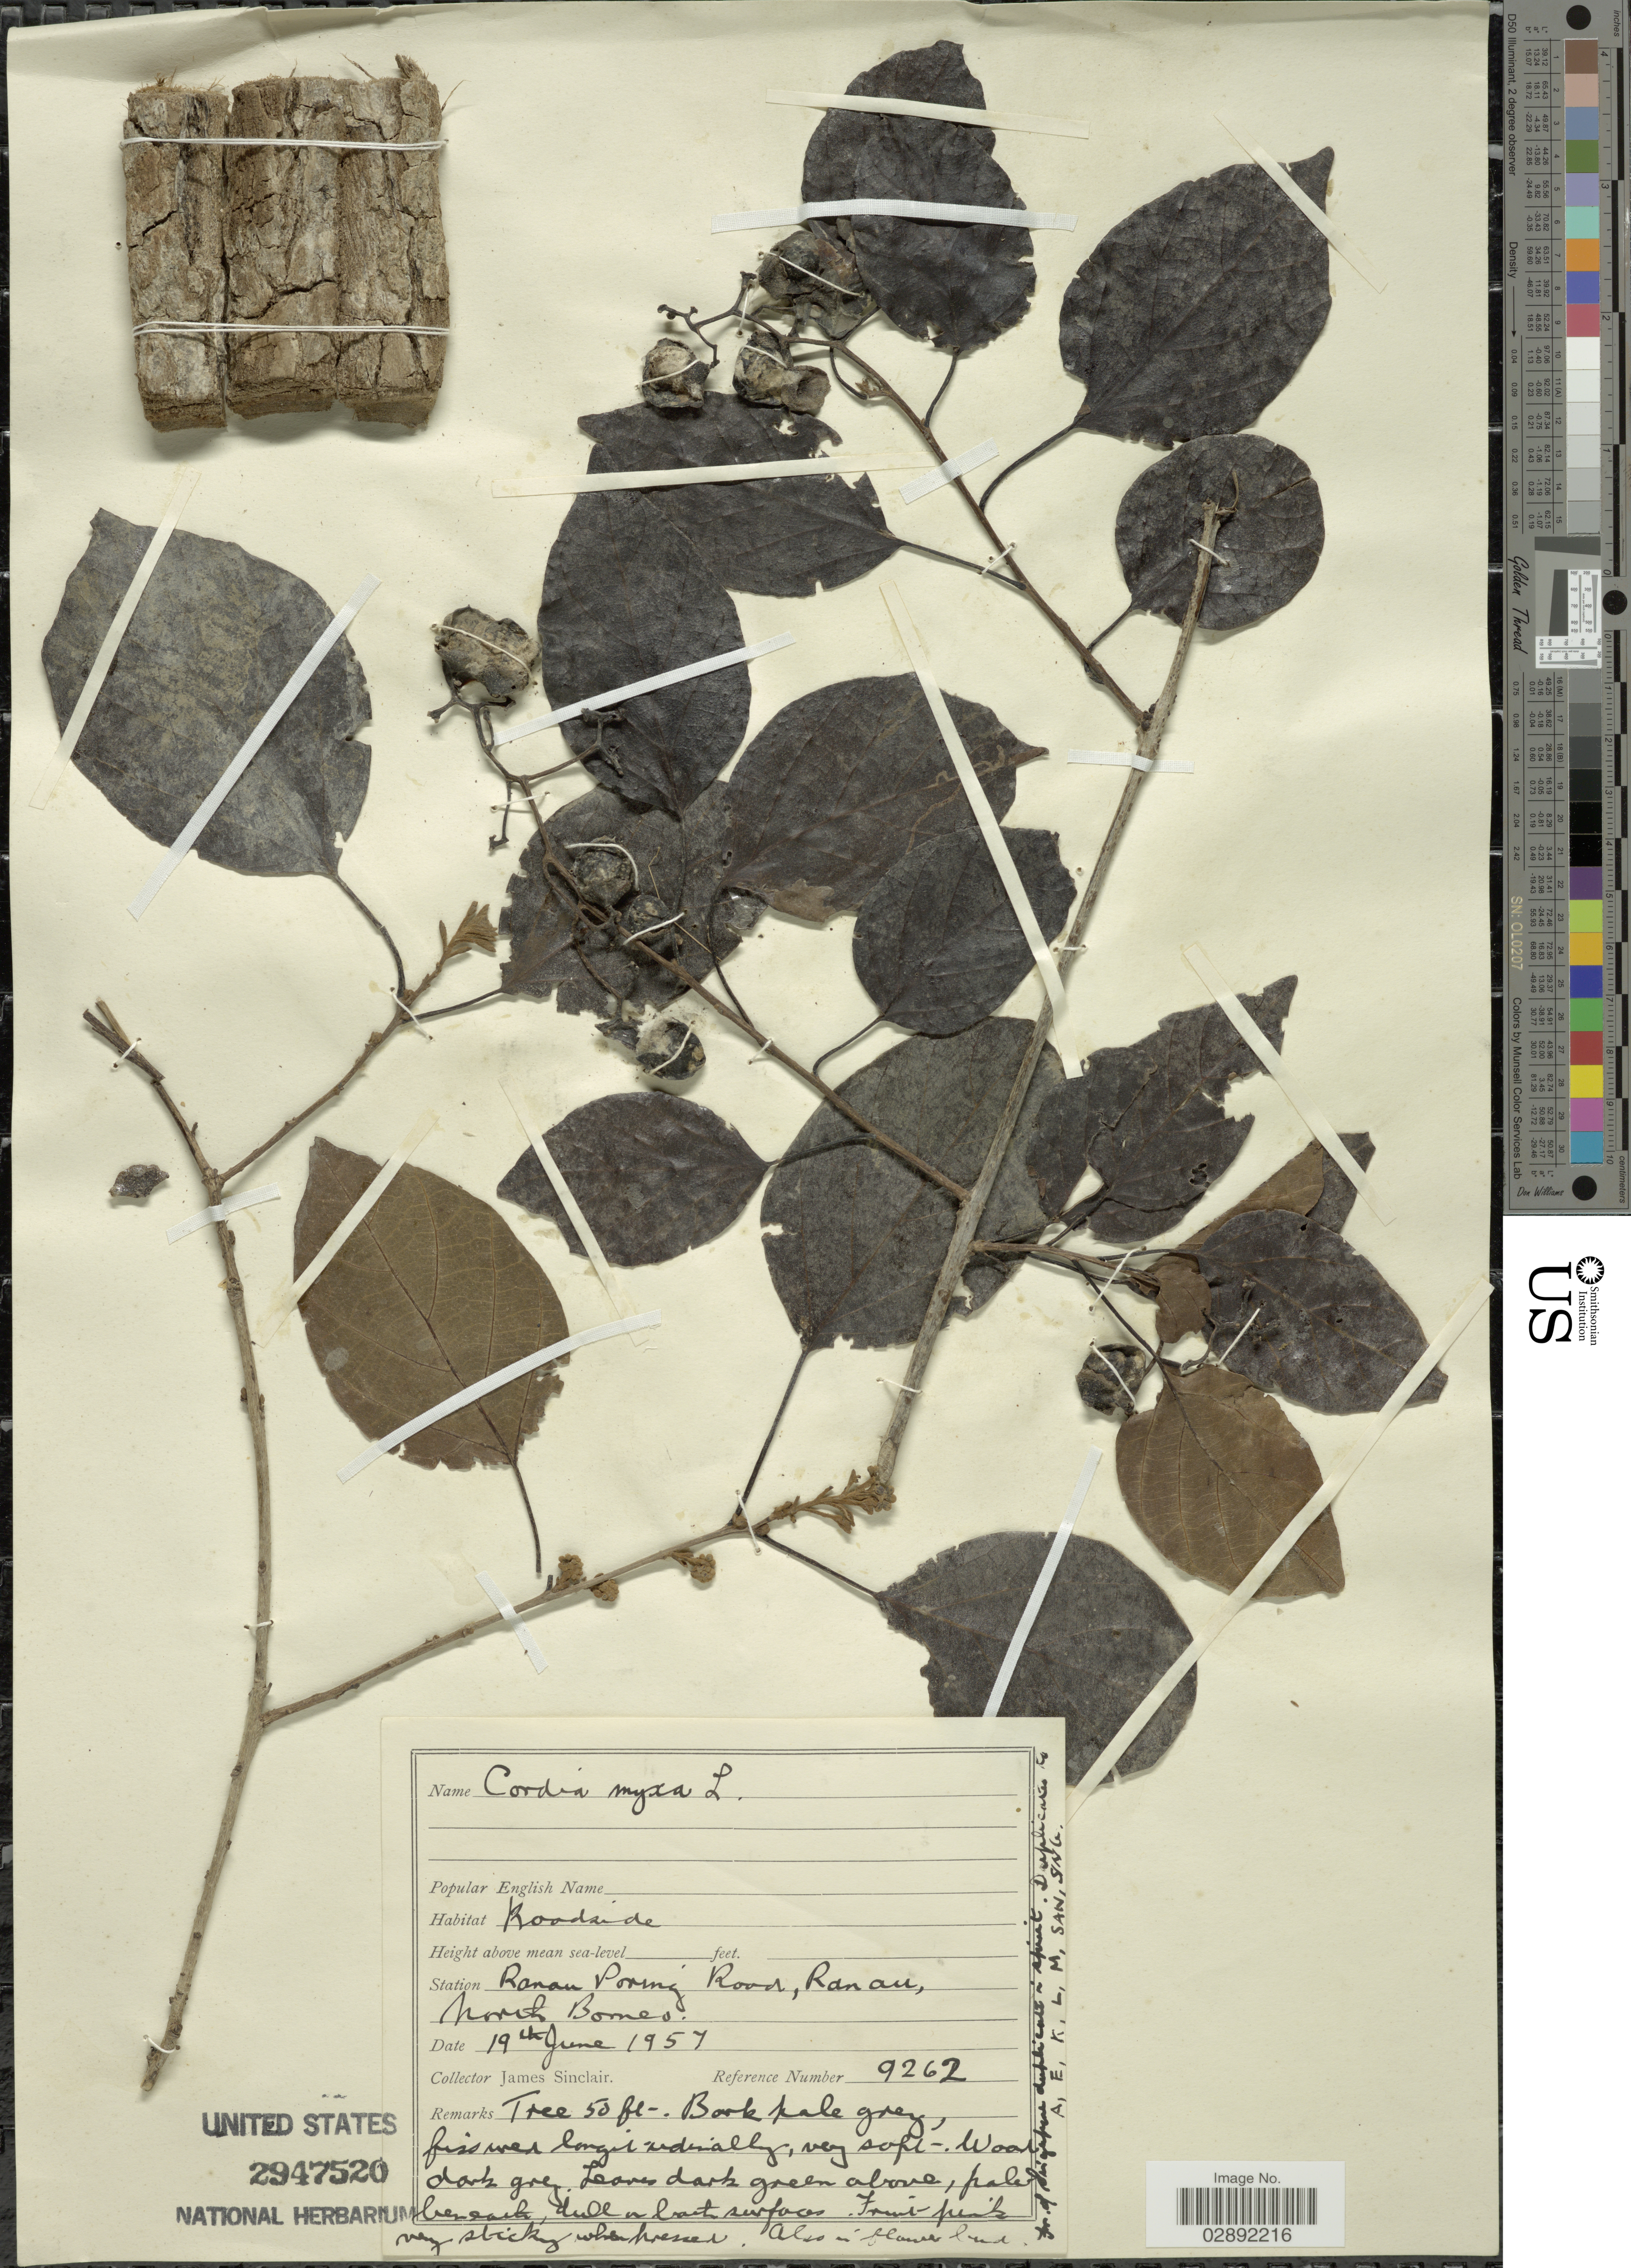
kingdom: Plantae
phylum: Tracheophyta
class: Magnoliopsida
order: Boraginales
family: Cordiaceae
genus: Cordia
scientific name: Cordia myxa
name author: L.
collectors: J. Sinclair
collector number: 9262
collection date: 1957-06-19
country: Malaysia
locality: Ranau Poring Road, Ranau, North Borneo.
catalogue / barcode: US 2947520